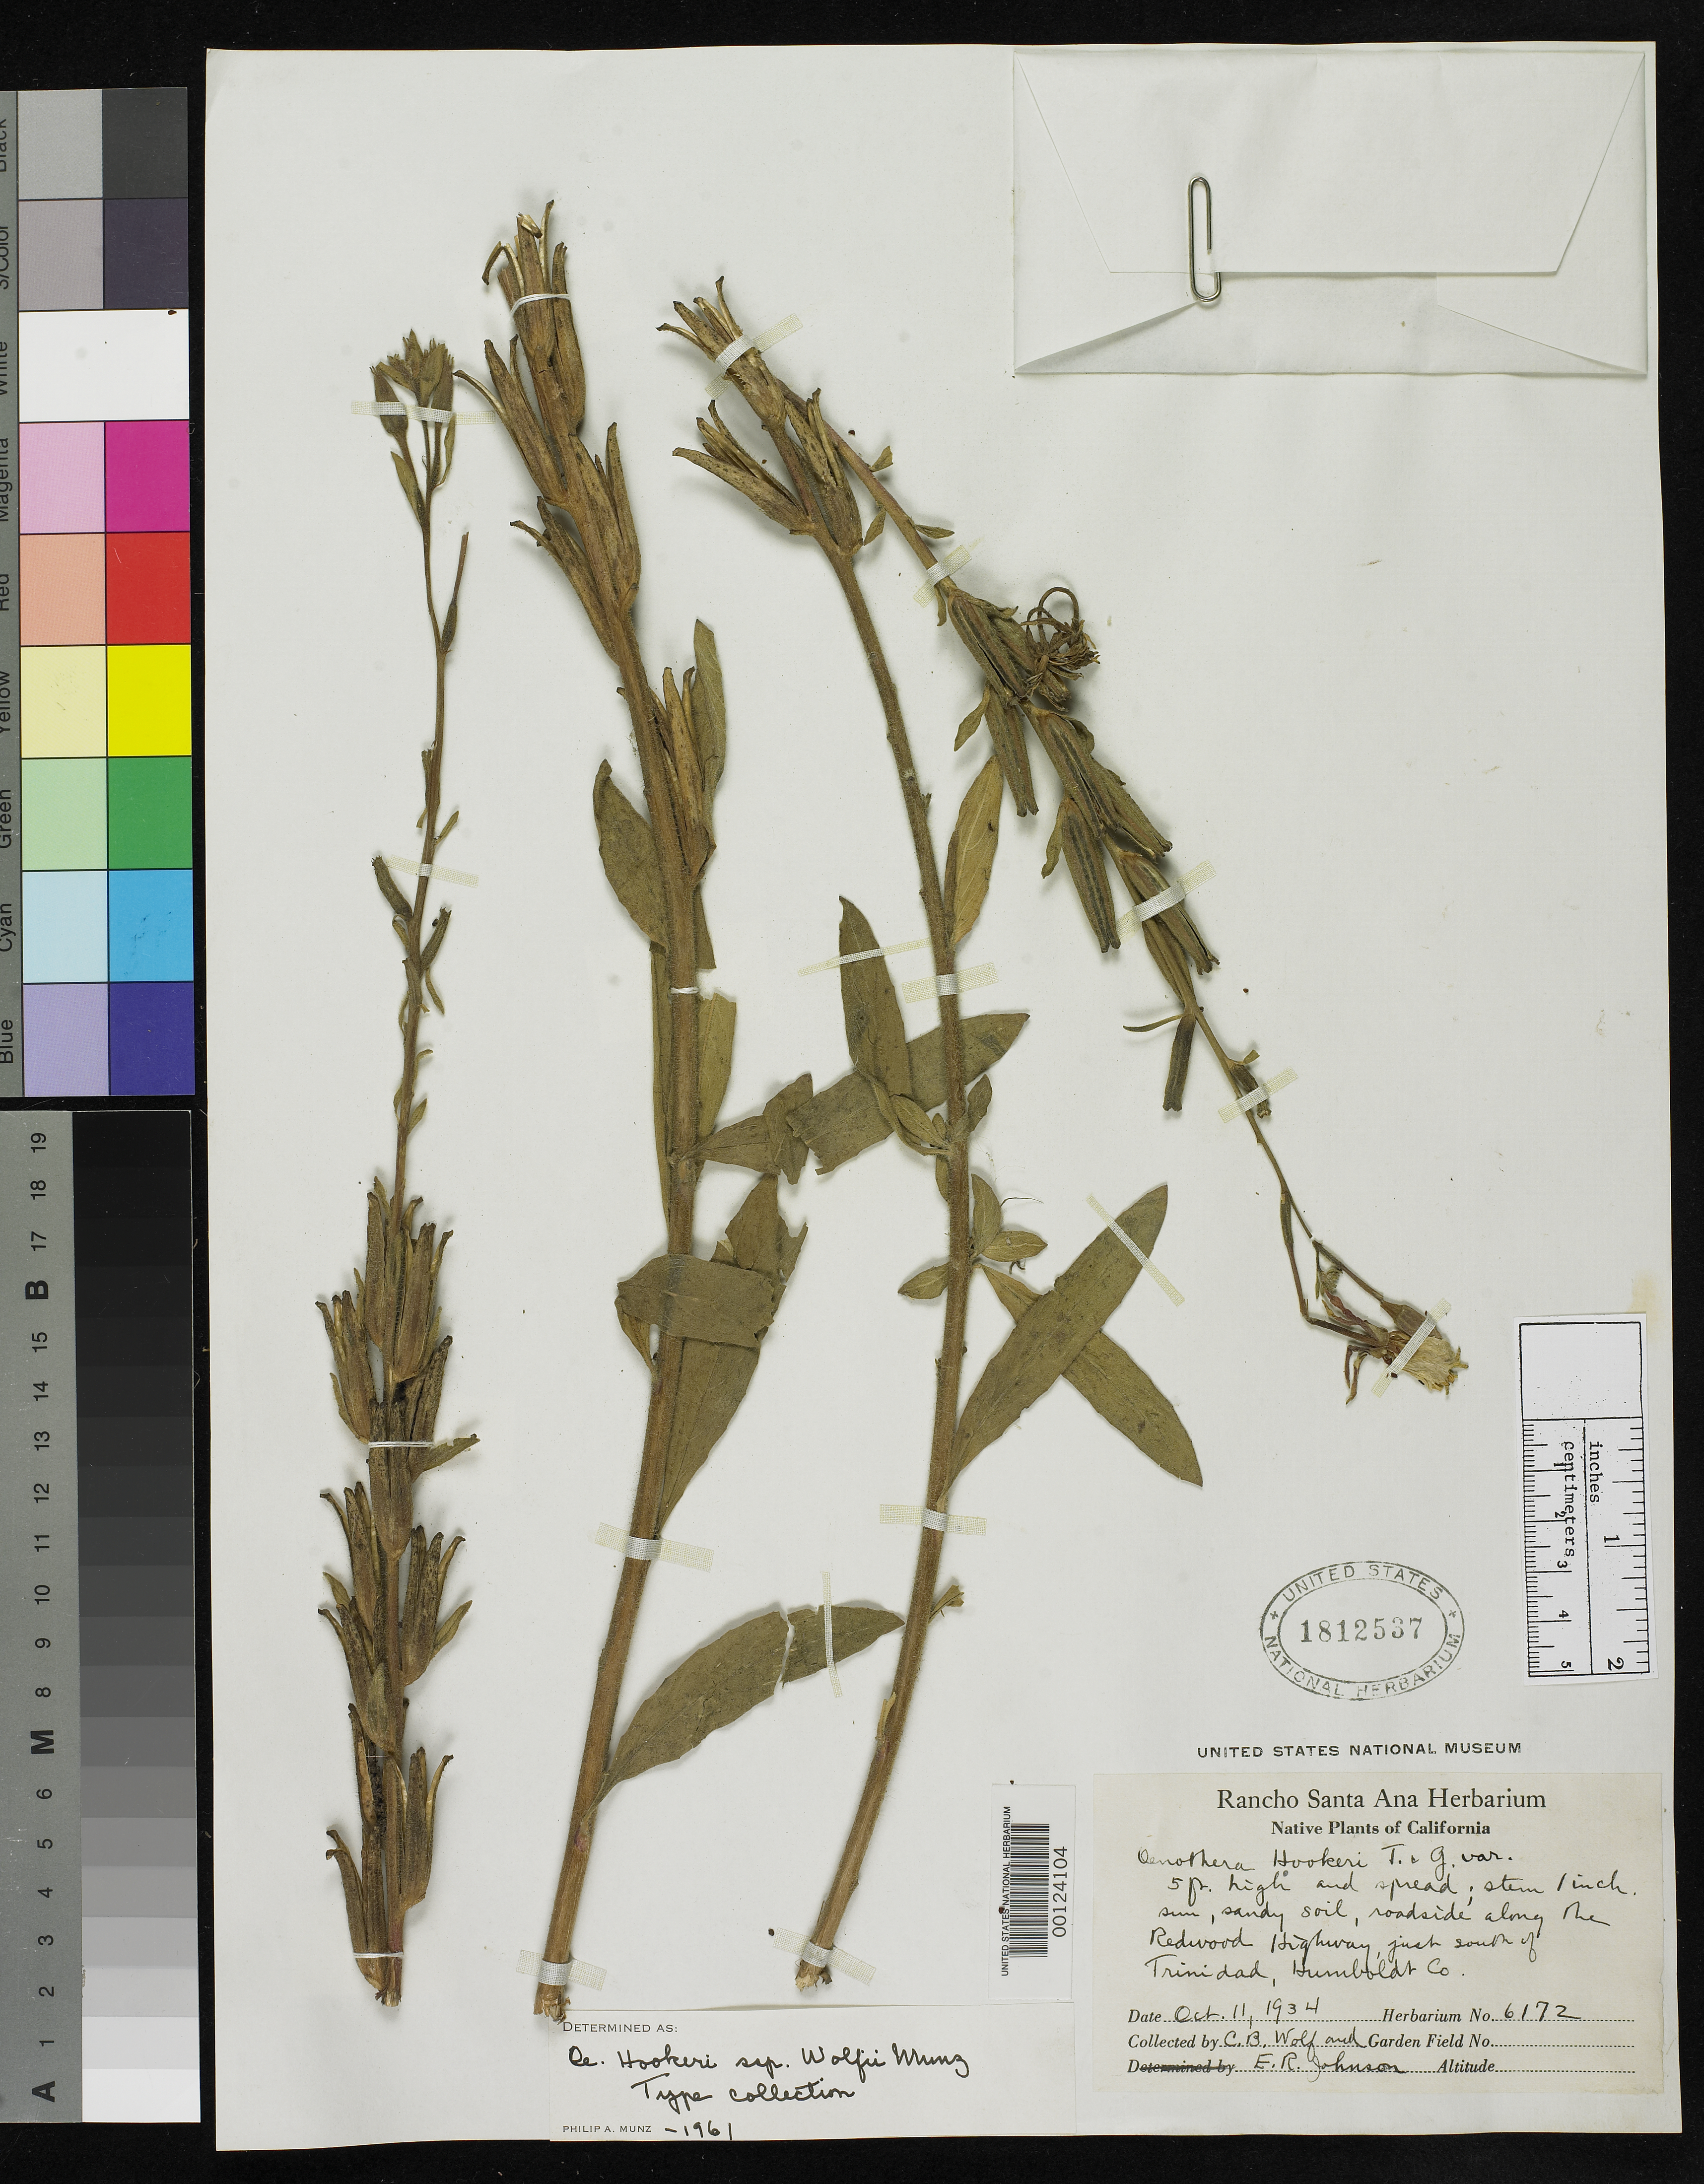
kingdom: Plantae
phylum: Tracheophyta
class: Magnoliopsida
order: Myrtales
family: Onagraceae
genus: Oenothera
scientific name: Oenothera hookeri subsp. wolfii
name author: Munz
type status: Isotype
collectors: C. B. Wolf & E. R. Johnson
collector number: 6172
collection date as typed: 11 Oct 1934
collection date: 1934-10-11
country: United States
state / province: California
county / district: Humboldt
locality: Redwood Highway south of Trinidad.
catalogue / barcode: US 1812537